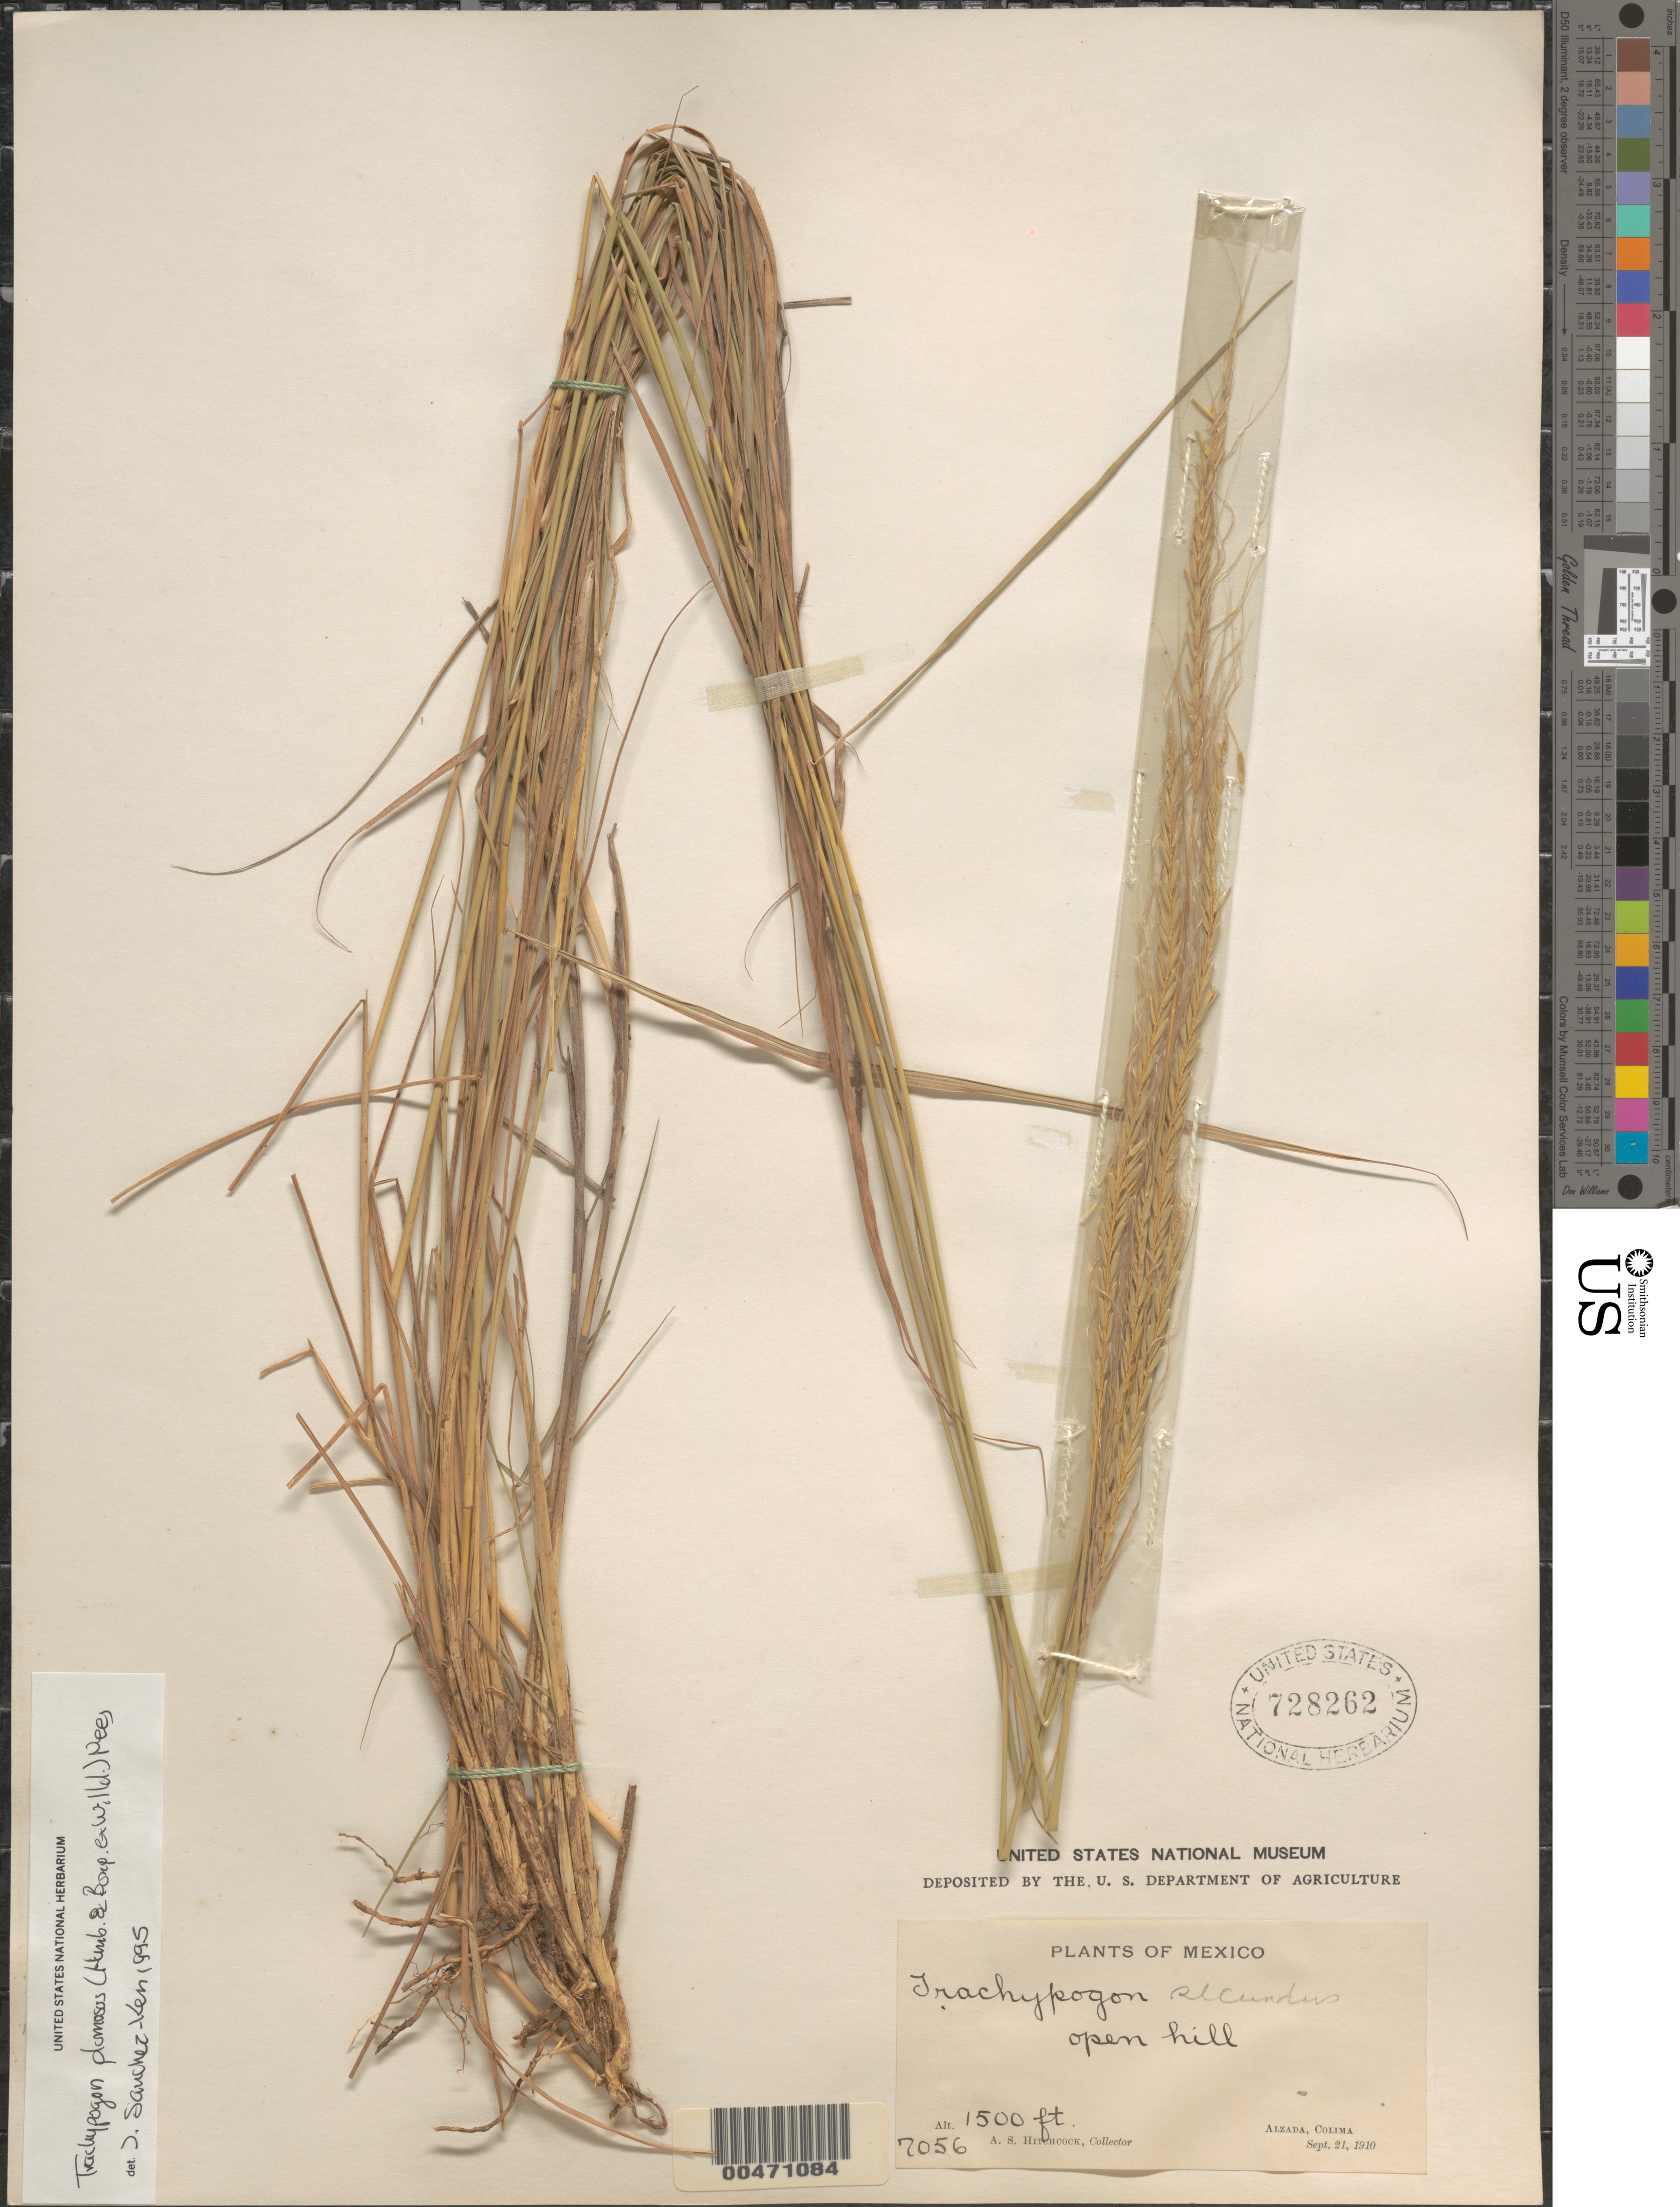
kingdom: Plantae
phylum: Tracheophyta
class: Liliopsida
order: Poales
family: Poaceae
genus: Trachypogon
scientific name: Trachypogon plumosus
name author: (Humb. & Bonpl.) Nees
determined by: Sánchez-Ken, J. G.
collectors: A. S. Hitchcock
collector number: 7056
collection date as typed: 21 Sep 1910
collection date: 1910-09-21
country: Mexico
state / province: Colima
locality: Alzada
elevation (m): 457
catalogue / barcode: US 728262